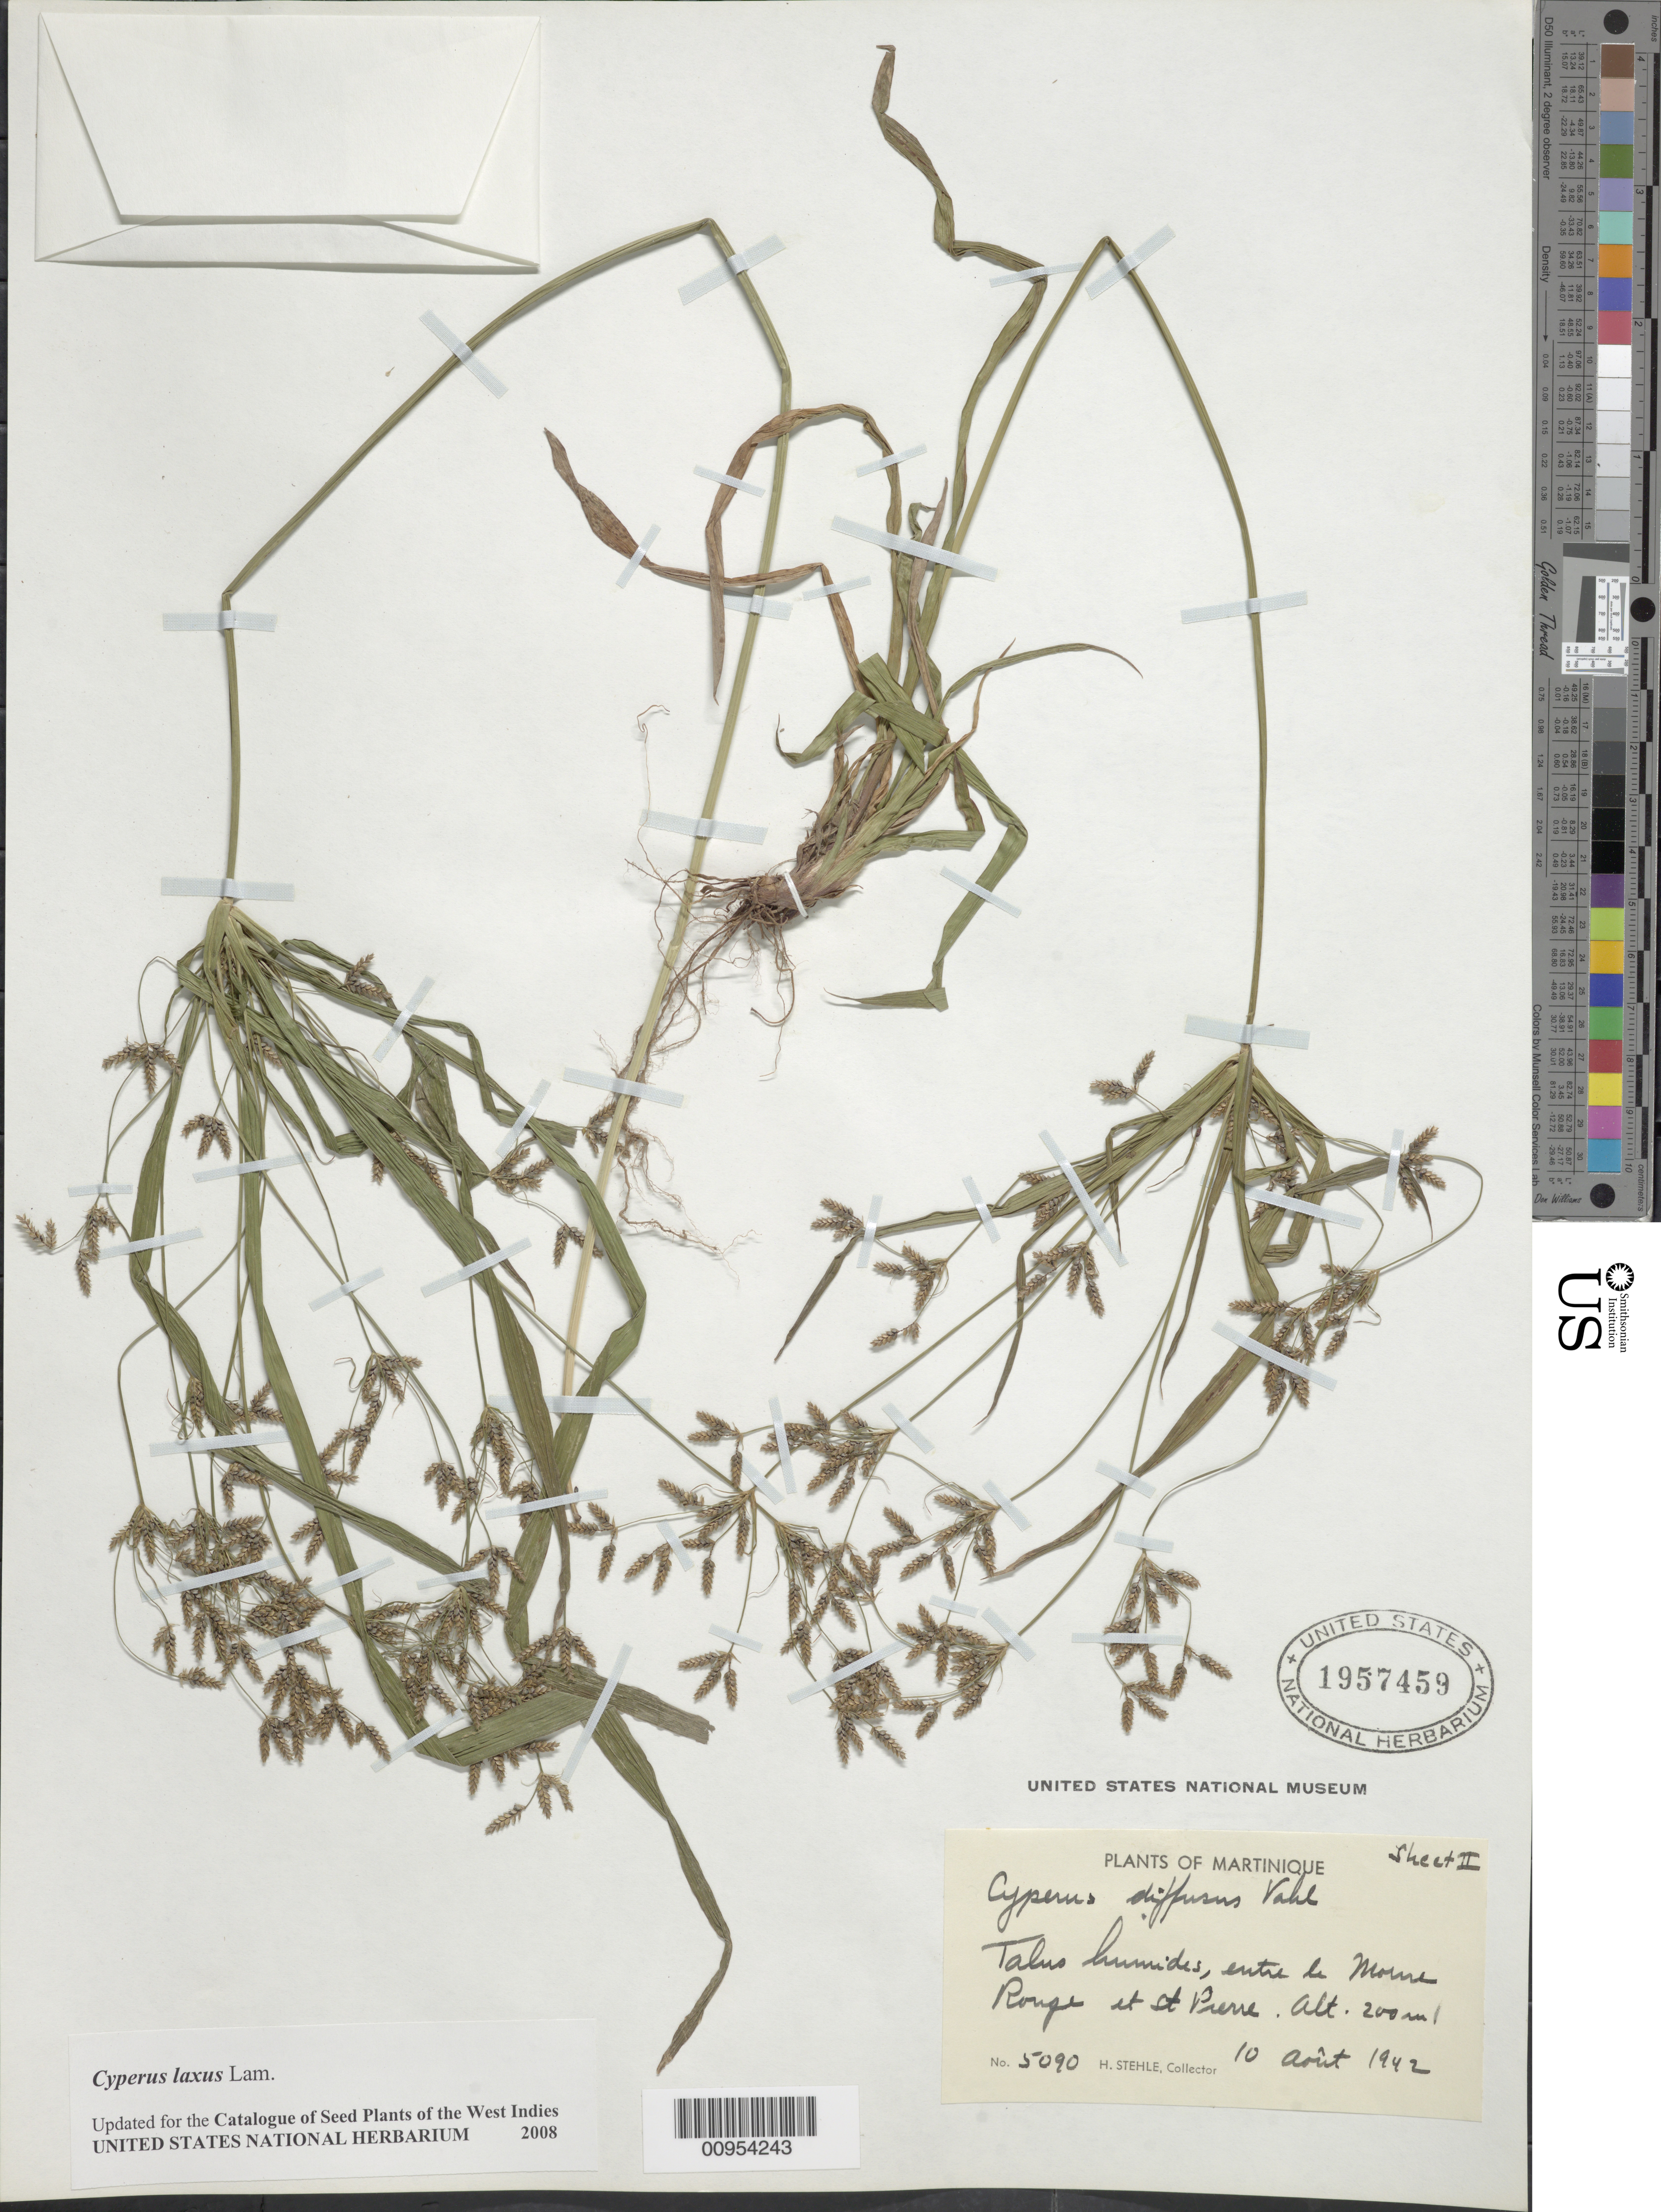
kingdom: Plantae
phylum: Tracheophyta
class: Liliopsida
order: Poales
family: Cyperaceae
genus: Cyperus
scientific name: Cyperus laxus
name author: Lam.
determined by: Strong, M. T., (US), Smithsonian Institution - National Museum of Natural History (UNITED STATES)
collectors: H. Stehlé & M. Stehlé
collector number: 5090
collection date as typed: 10 Aug 1942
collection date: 1942-08-10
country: Martinique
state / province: Saint-Pierre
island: Martinique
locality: Entre le Morne Rouge et St. Pierre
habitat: Talus humides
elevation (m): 200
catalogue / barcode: US 1957459